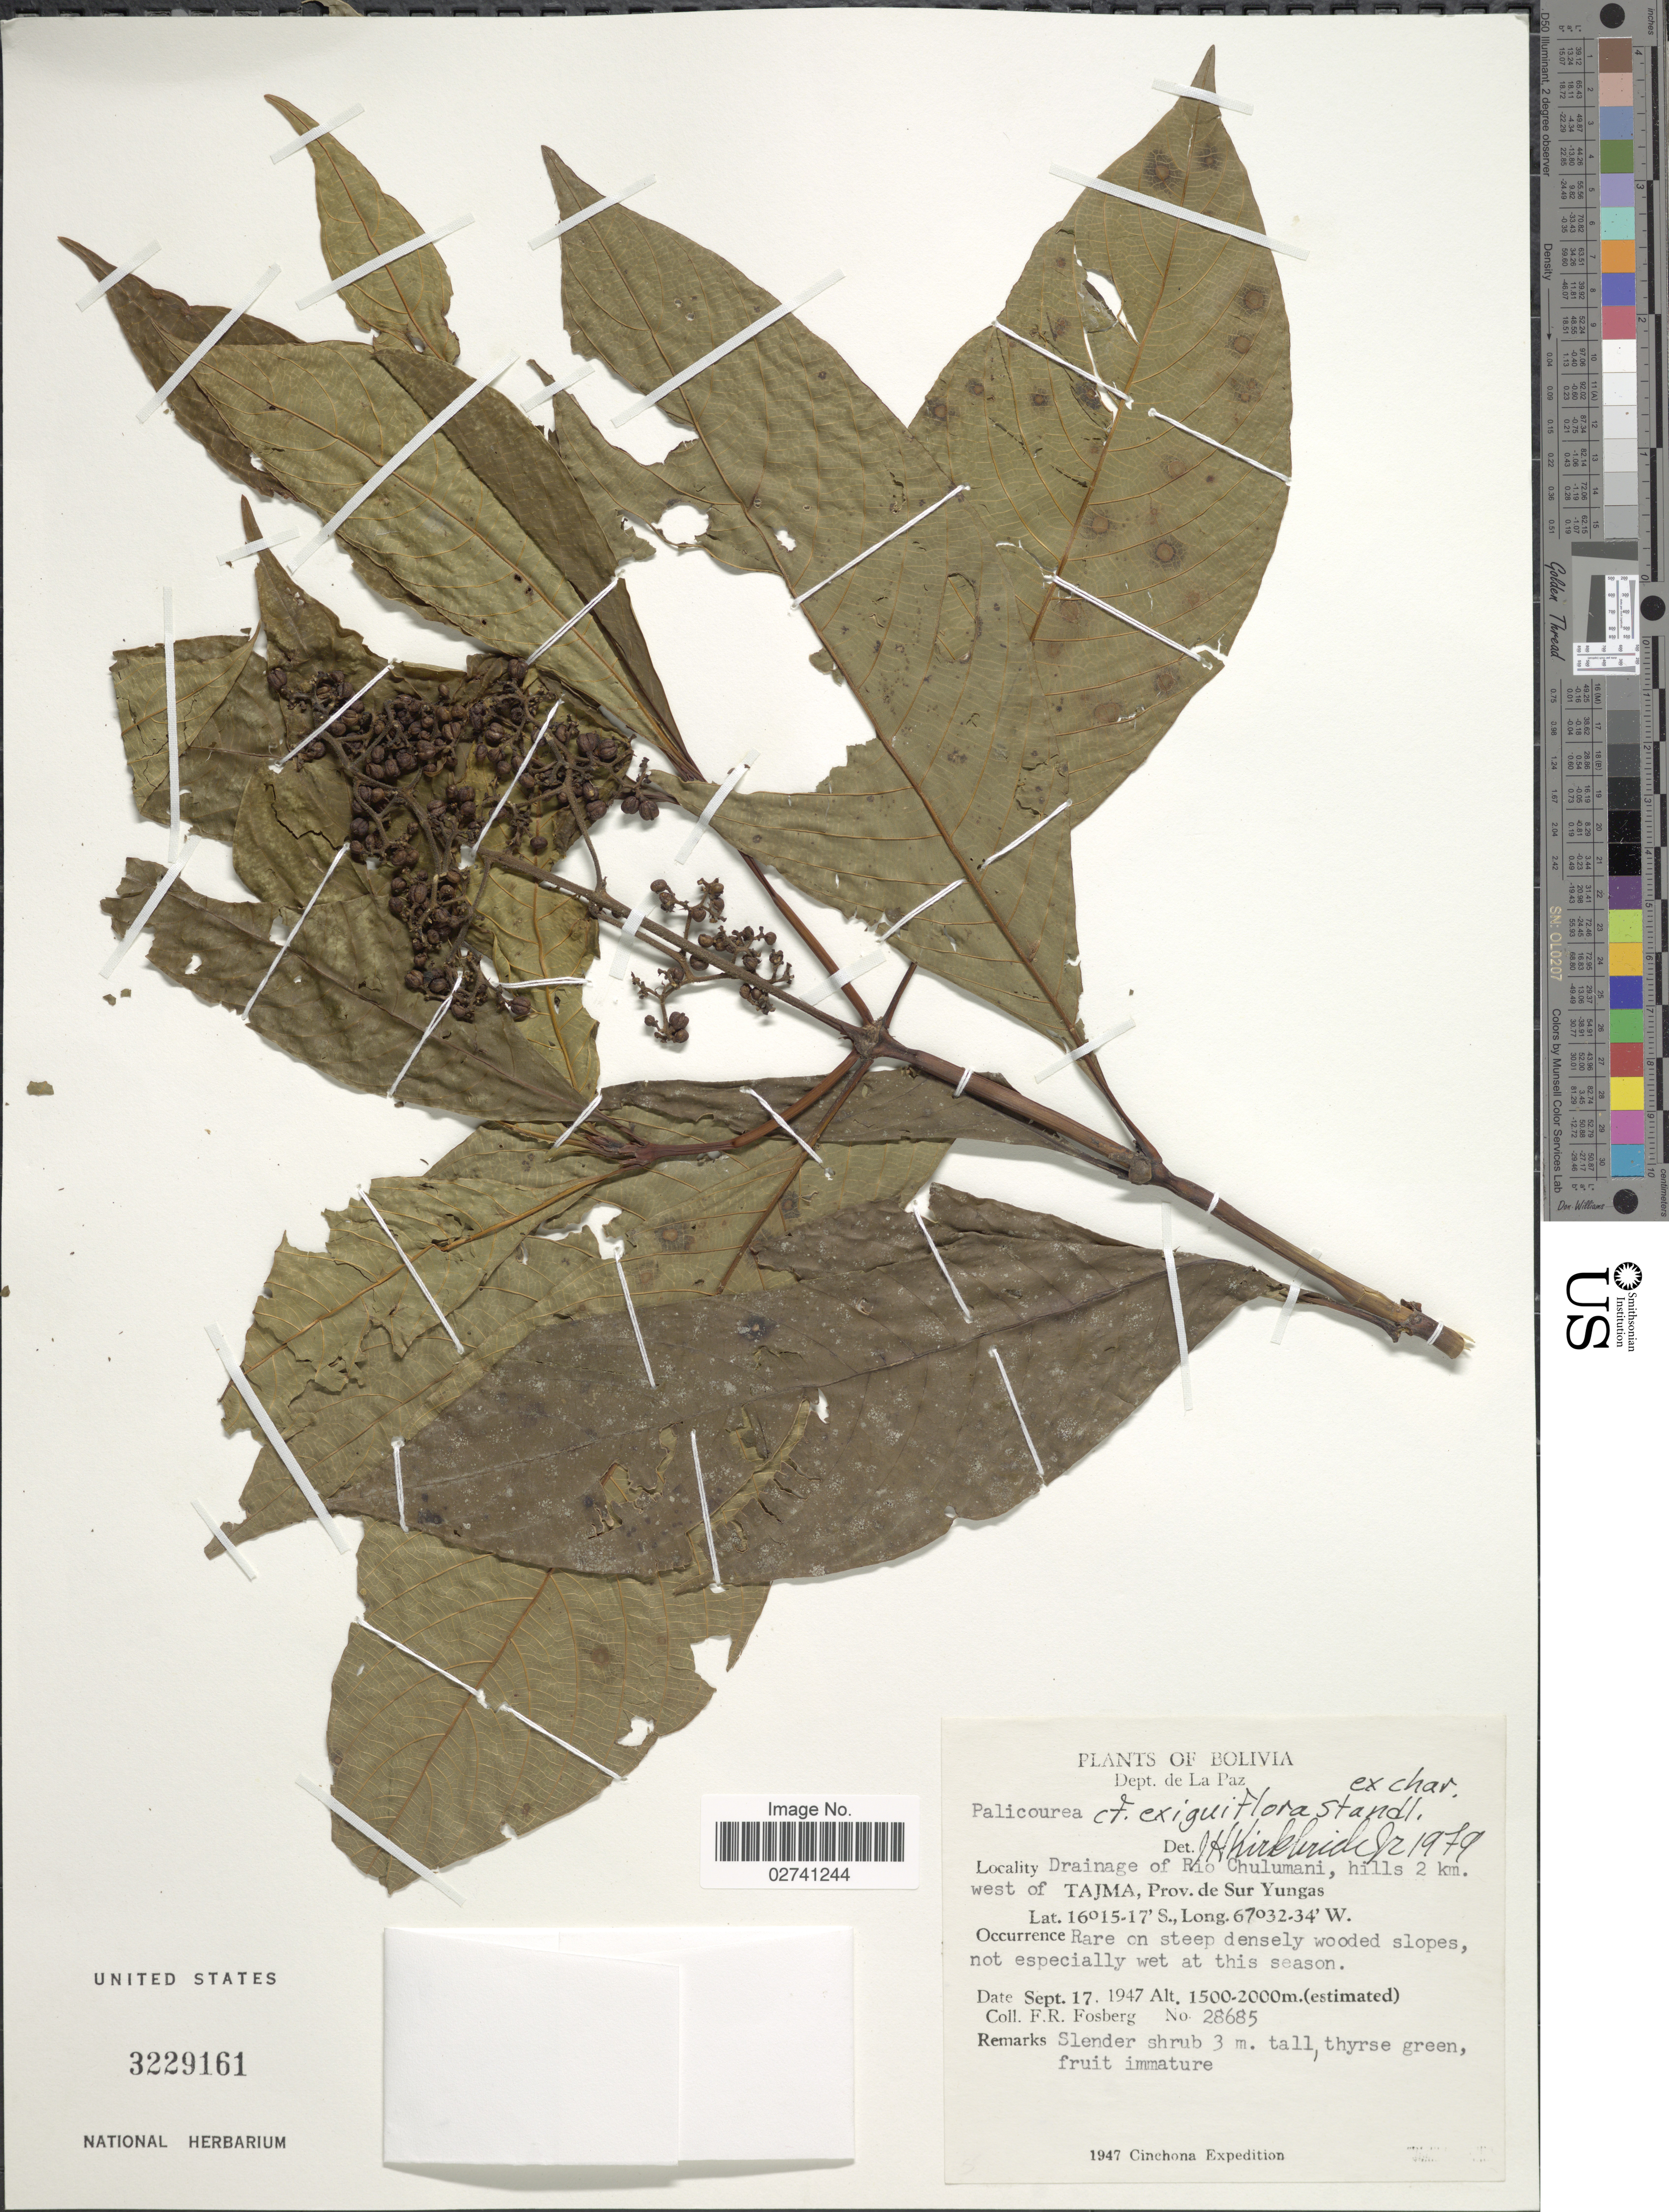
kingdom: Plantae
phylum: Tracheophyta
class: Magnoliopsida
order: Gentianales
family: Rubiaceae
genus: Palicourea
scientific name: Palicourea exiguiflora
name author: Standl.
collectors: F. R. Fosberg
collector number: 28685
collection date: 1947-09-17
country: Bolivia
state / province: La Paz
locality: Drainage of Rio Chulumani, hills 2 km. west of Tajma, Prov. de Sur Yungas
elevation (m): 1500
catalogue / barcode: US 3229161